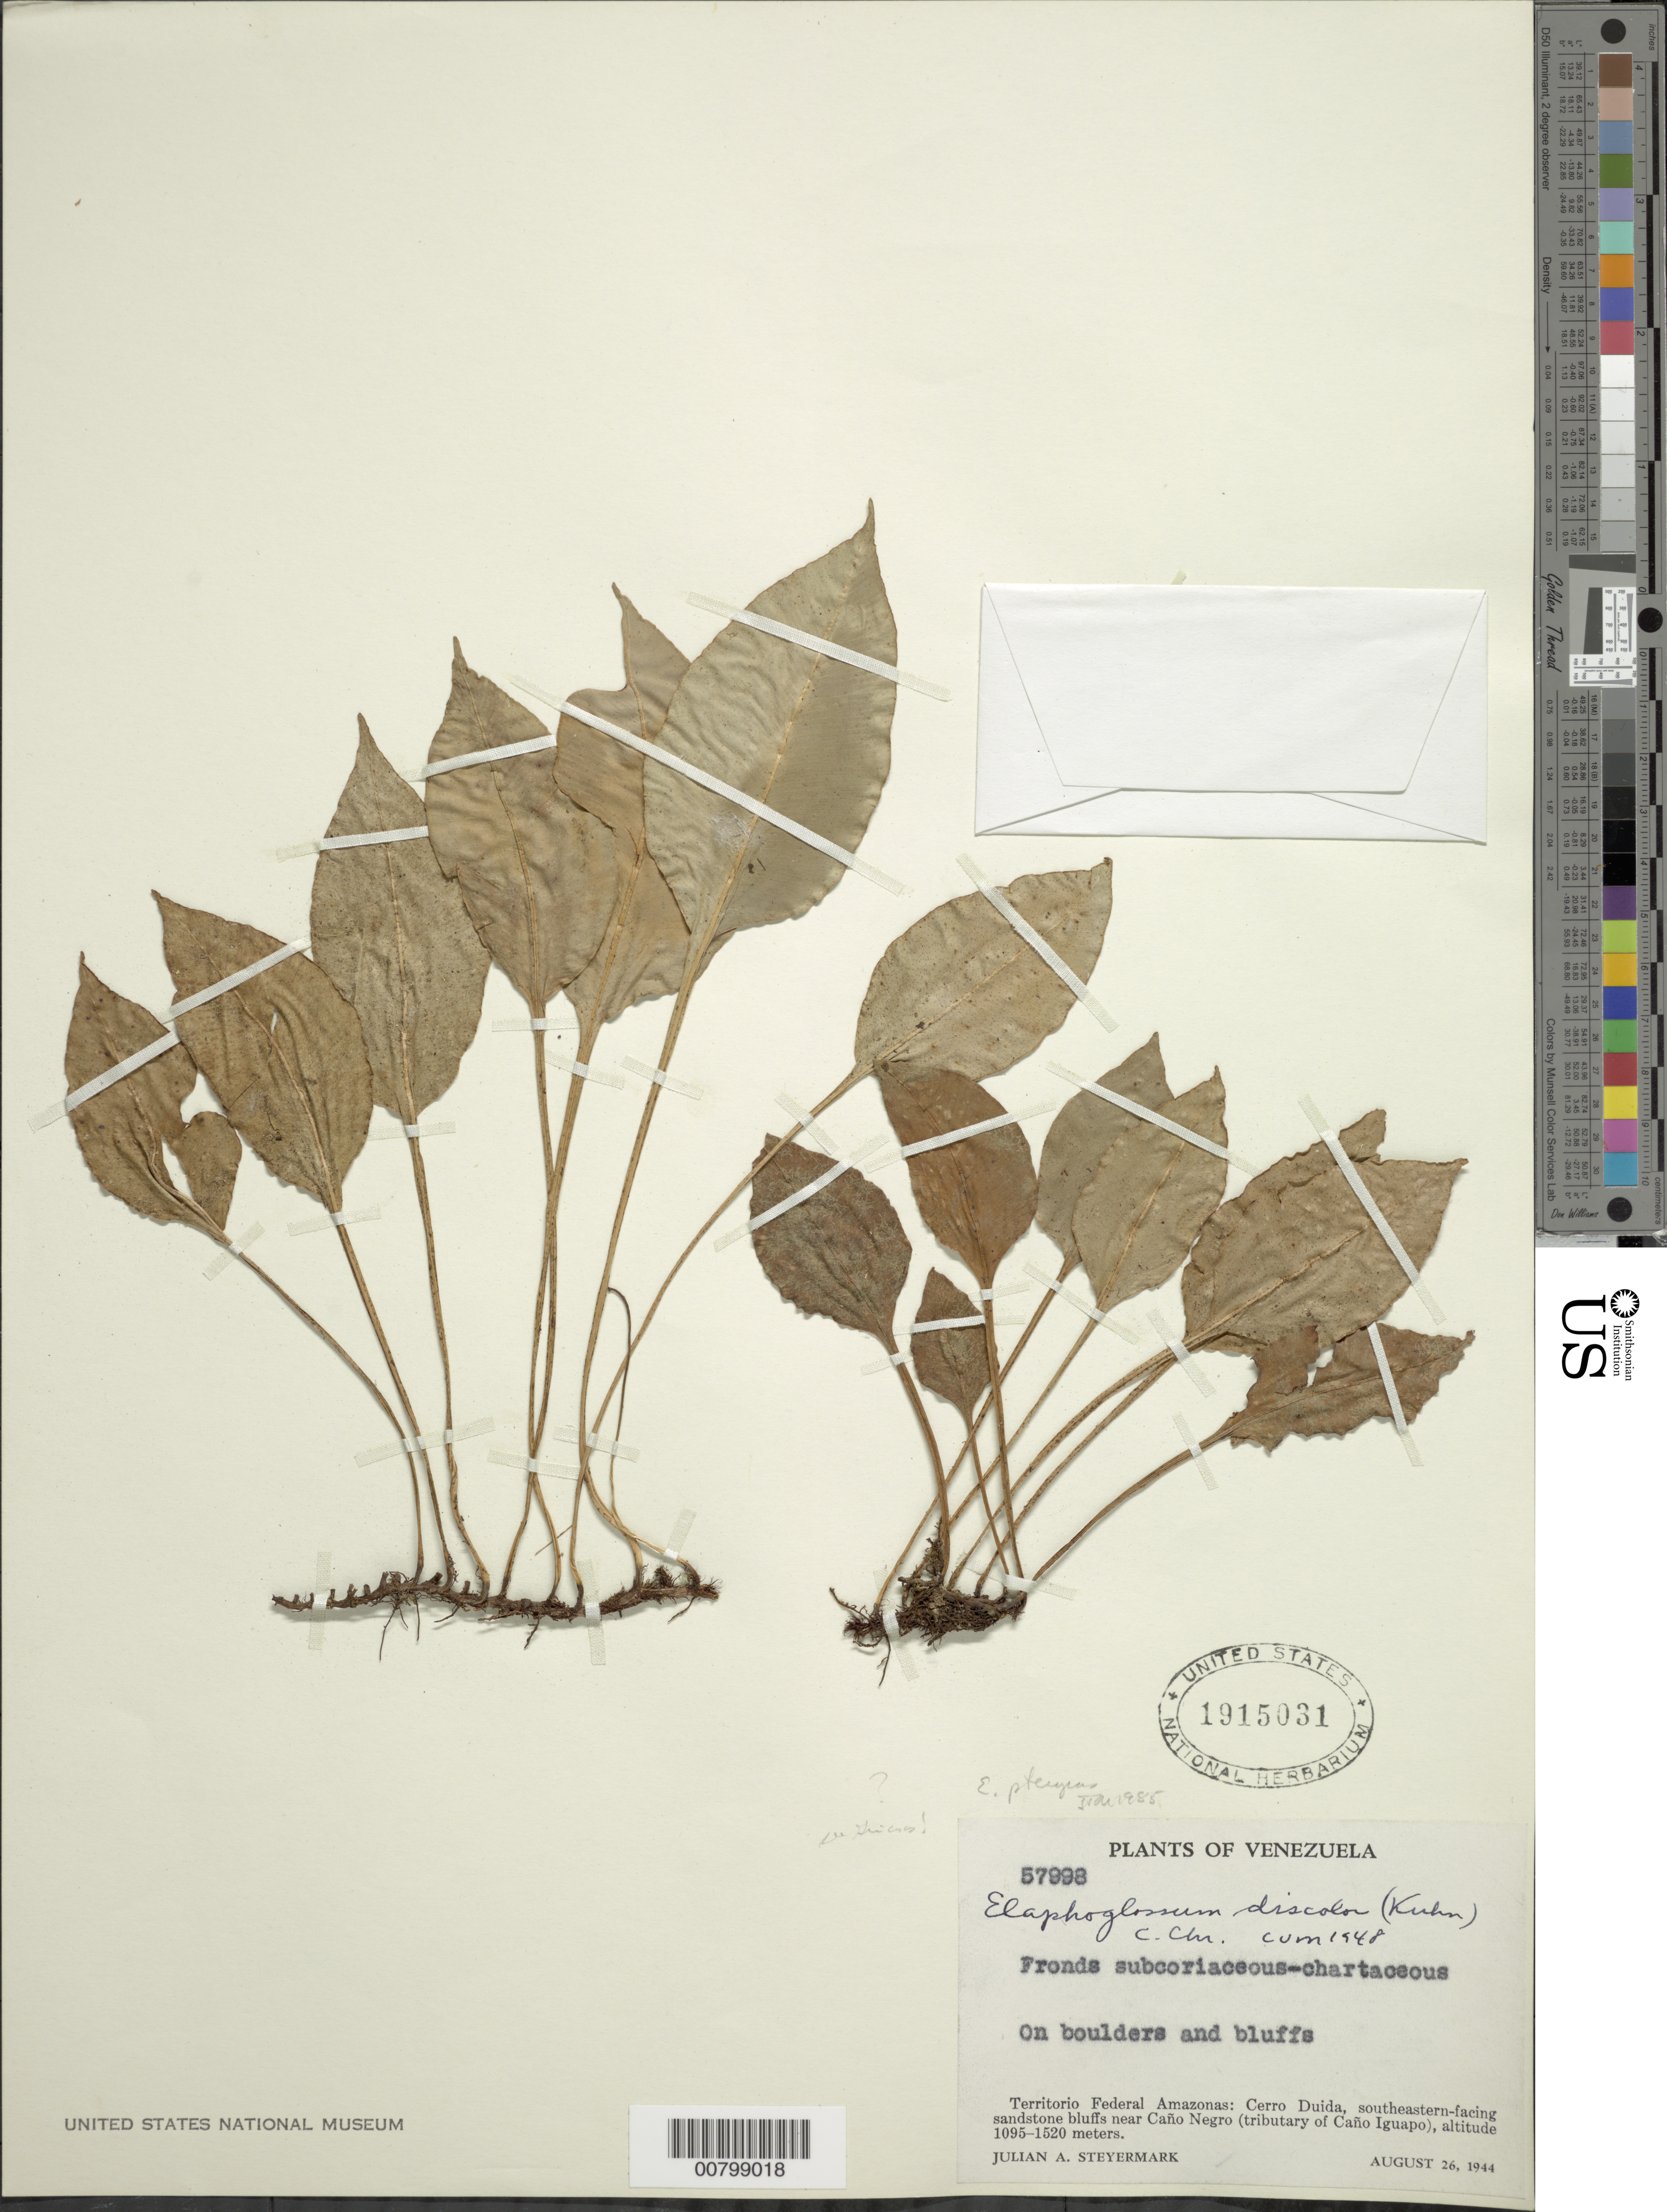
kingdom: Plantae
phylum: Tracheophyta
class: Polypodiopsida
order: Polypodiales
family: Dryopteridaceae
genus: Elaphoglossum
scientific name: Elaphoglossum pteropus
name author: C. Chr.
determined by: Mickel, J. T., (NY), New York Botanical Garden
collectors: J. Steyermark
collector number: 57998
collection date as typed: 26-Aug-44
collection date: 1944-08-26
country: Venezuela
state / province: Amazonas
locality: Cerro Duida, southeastern-facing slopes along Caño Negro (tributary of Caño Iguapo)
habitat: SE-facing sandstone bluffs, on boulders and bluffs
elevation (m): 1095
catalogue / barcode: US 1915031